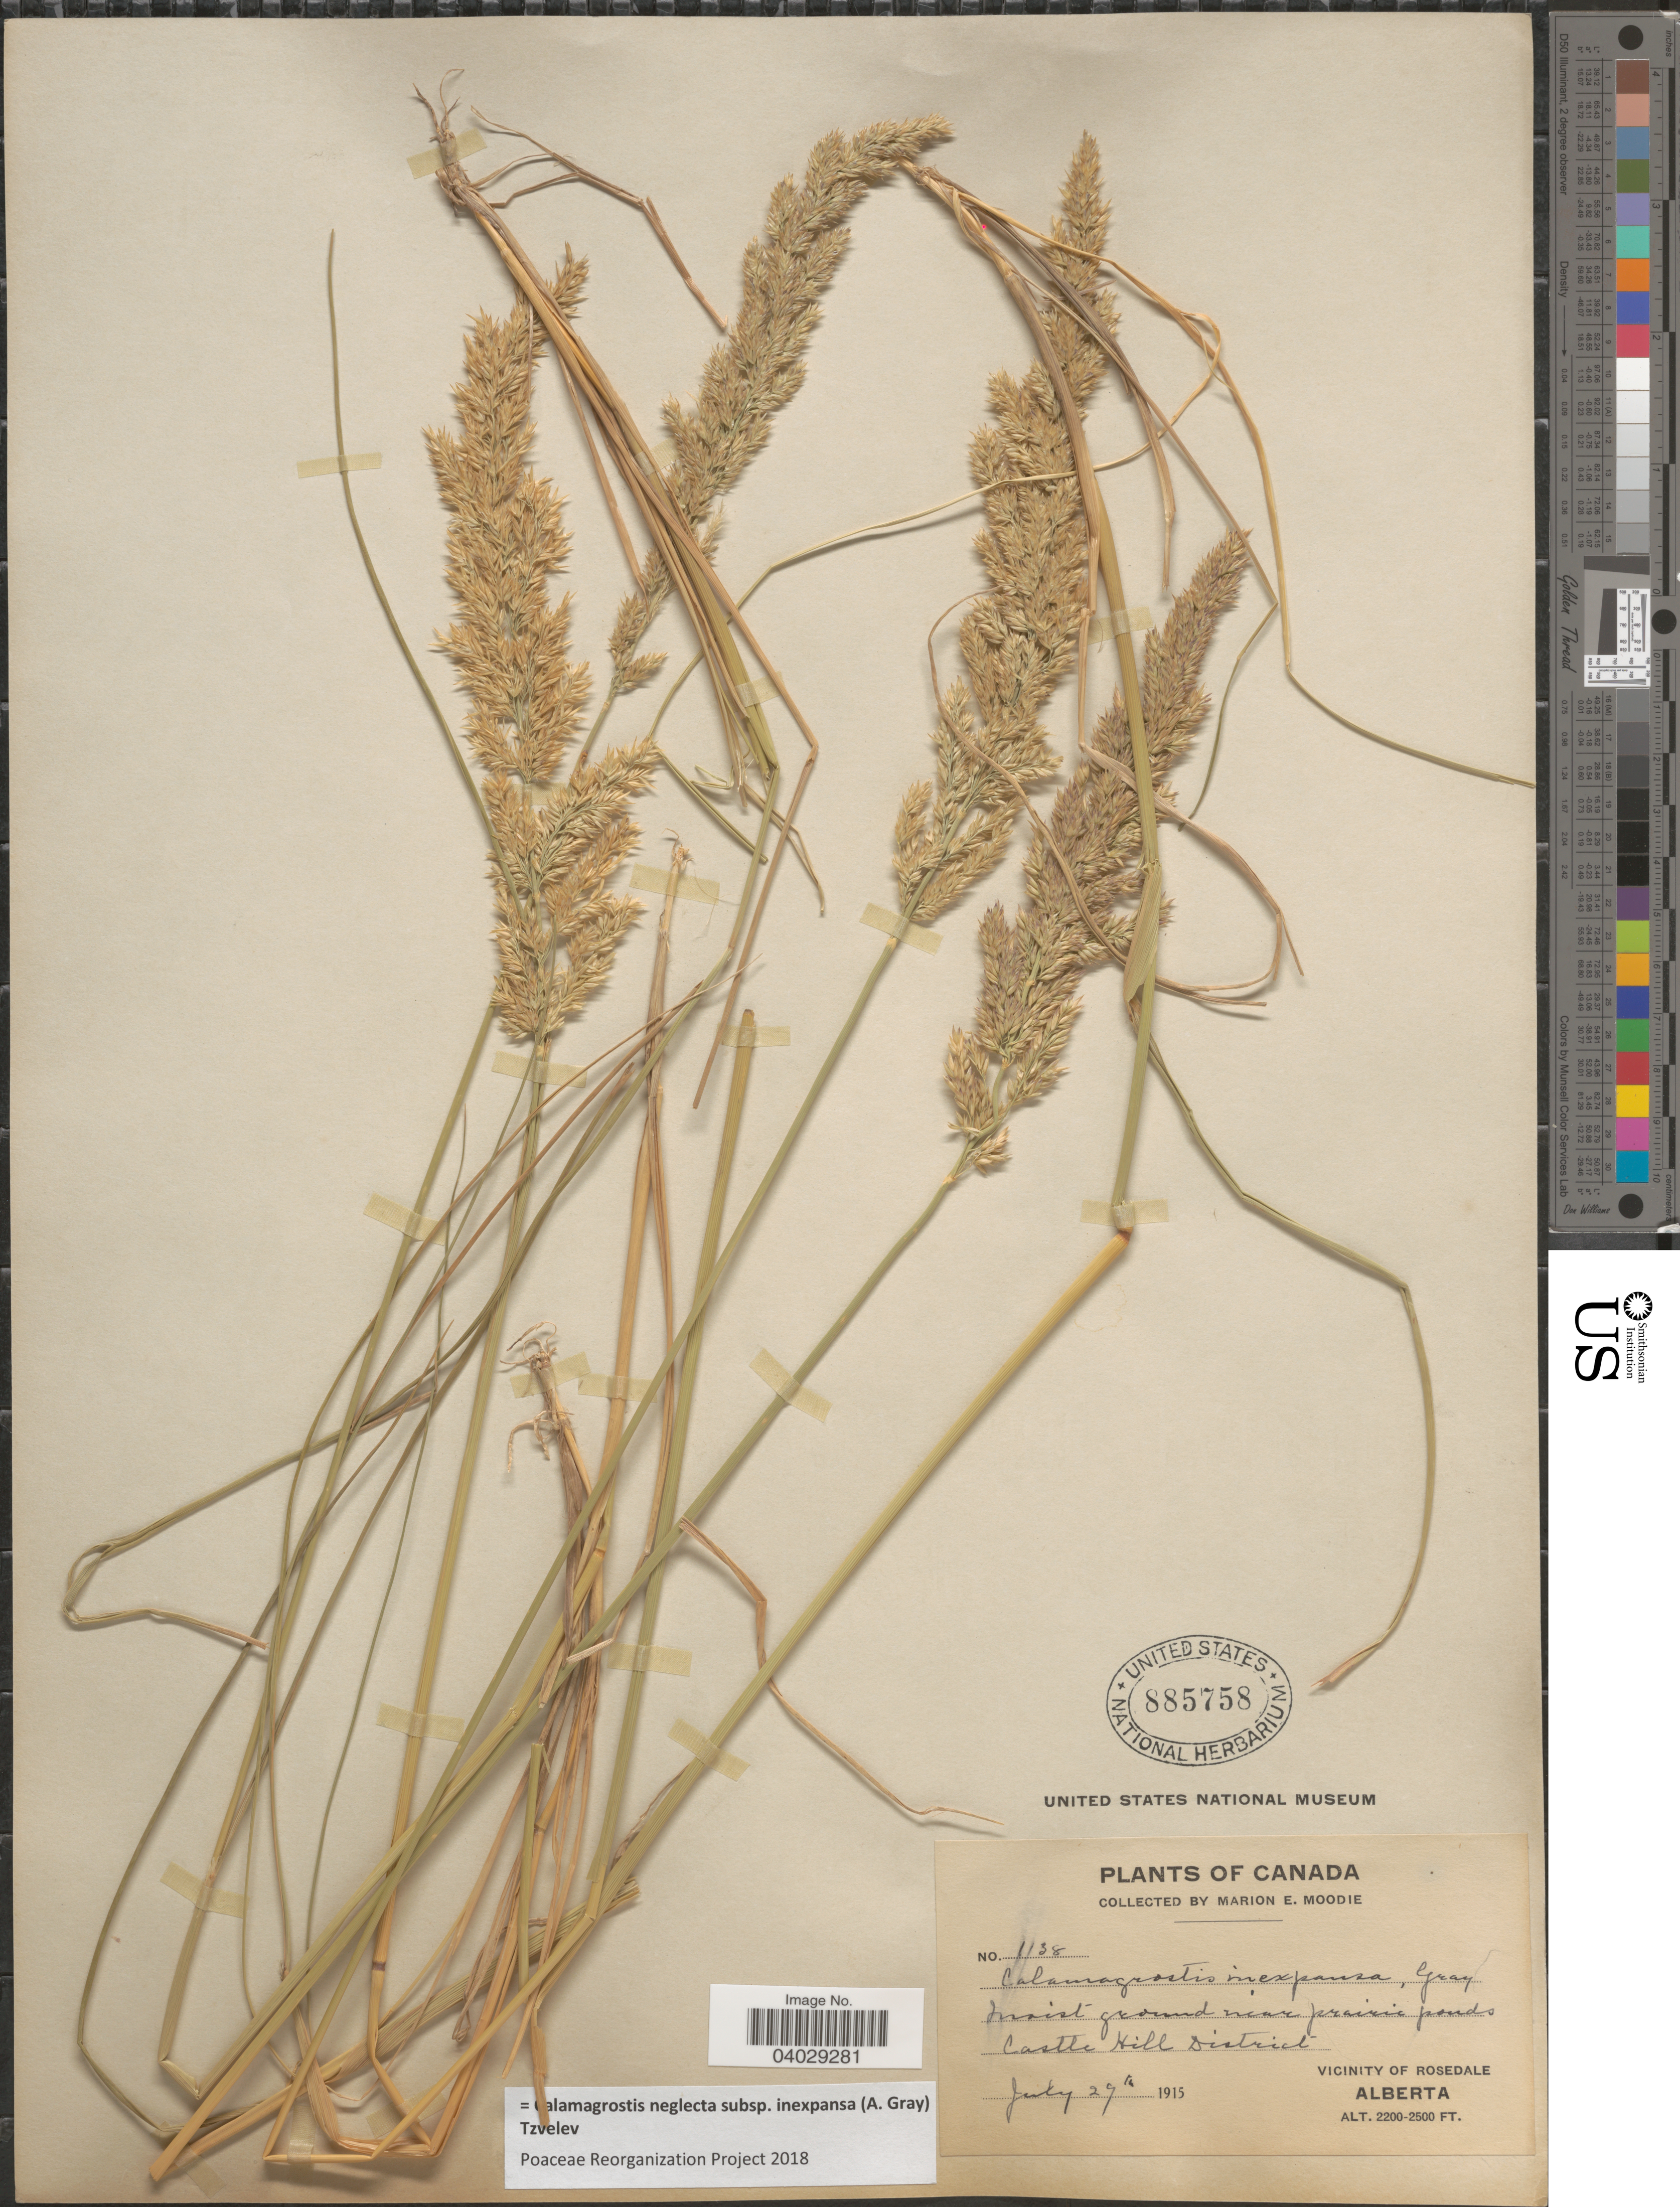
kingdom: Plantae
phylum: Tracheophyta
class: Liliopsida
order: Poales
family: Poaceae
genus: Calamagrostis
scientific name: Calamagrostis neglecta subsp. inexpansa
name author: (A. Gray) Tzvelev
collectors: M. E. Moodie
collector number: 1138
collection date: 1915-07-29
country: Canada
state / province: Alberta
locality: Moist ground near prairie ponds. Castle Hill District. Vicinity of Rosedale.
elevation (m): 671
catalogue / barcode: US 885758